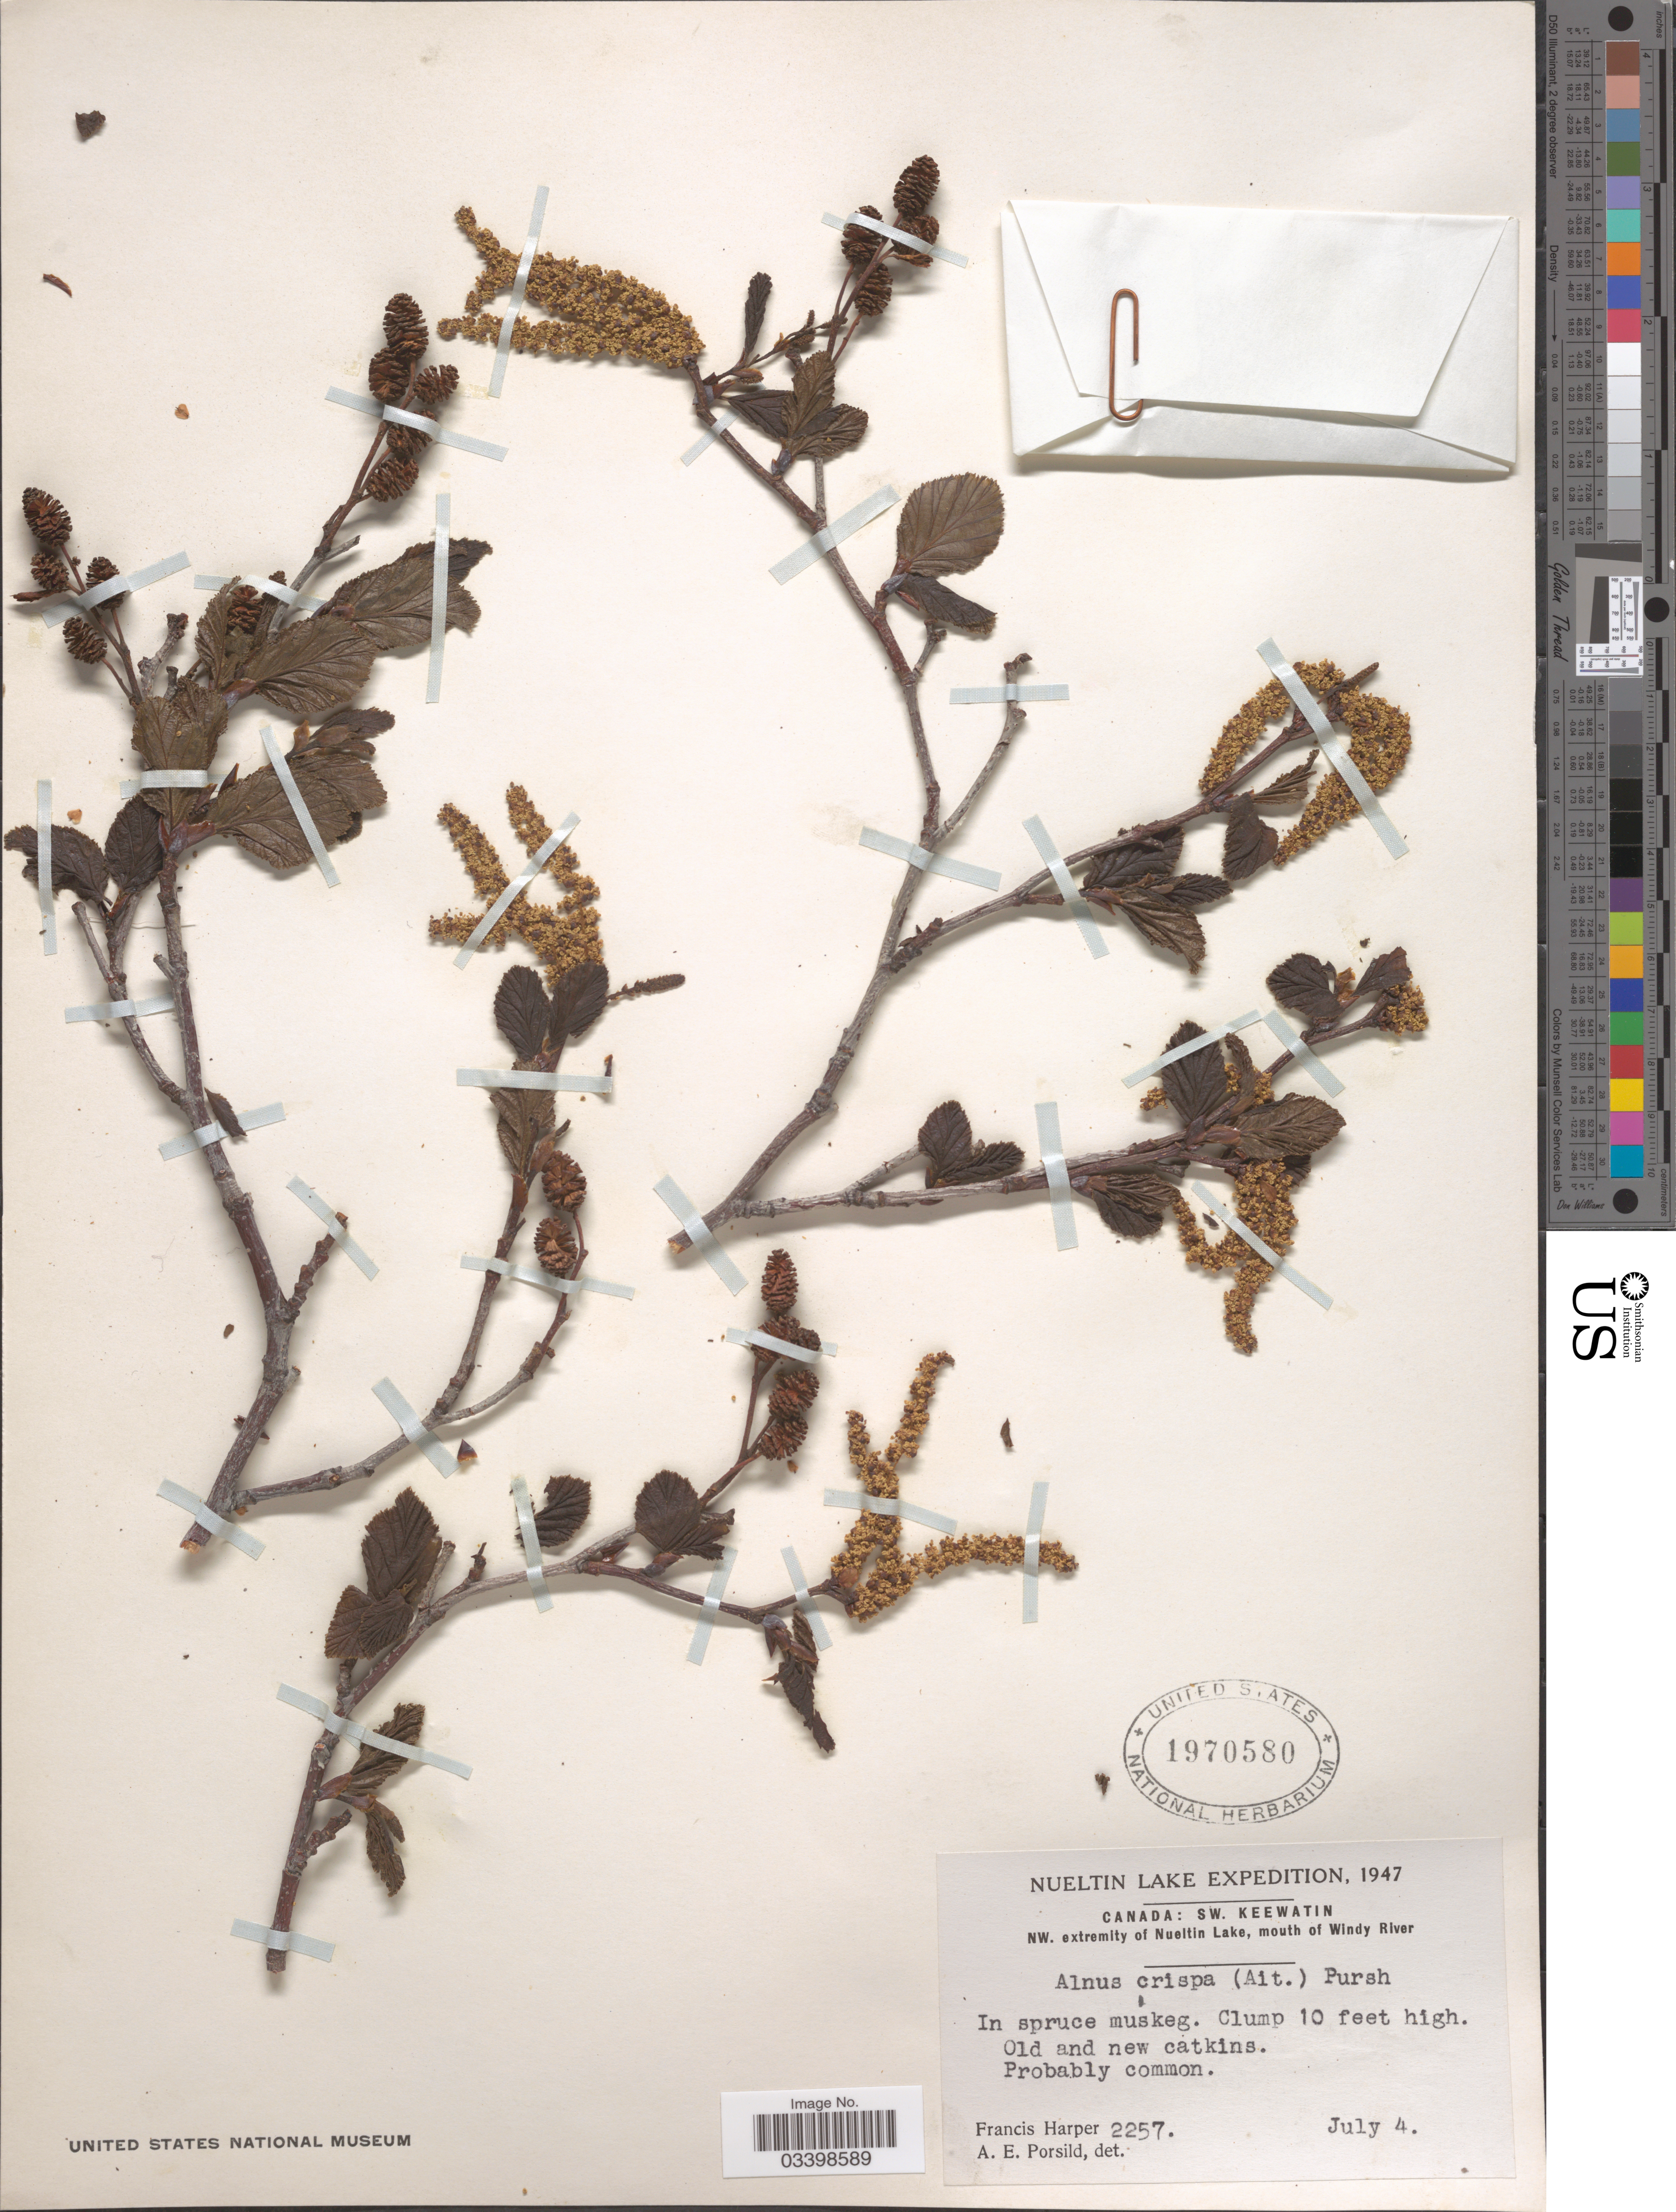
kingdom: Plantae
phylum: Tracheophyta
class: Magnoliopsida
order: Fagales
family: Betulaceae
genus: Alnus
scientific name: Alnus viridis subsp. crispa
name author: (Aiton) Turrill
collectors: F. Harper & A. E. Porsild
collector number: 2257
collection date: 1947-07-04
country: Canada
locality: SW. Keewatin. NW. extremity of Nueltin Lake, mouth of Windy River. In spruce muskeg. Old and new catkins.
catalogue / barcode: US 1970580